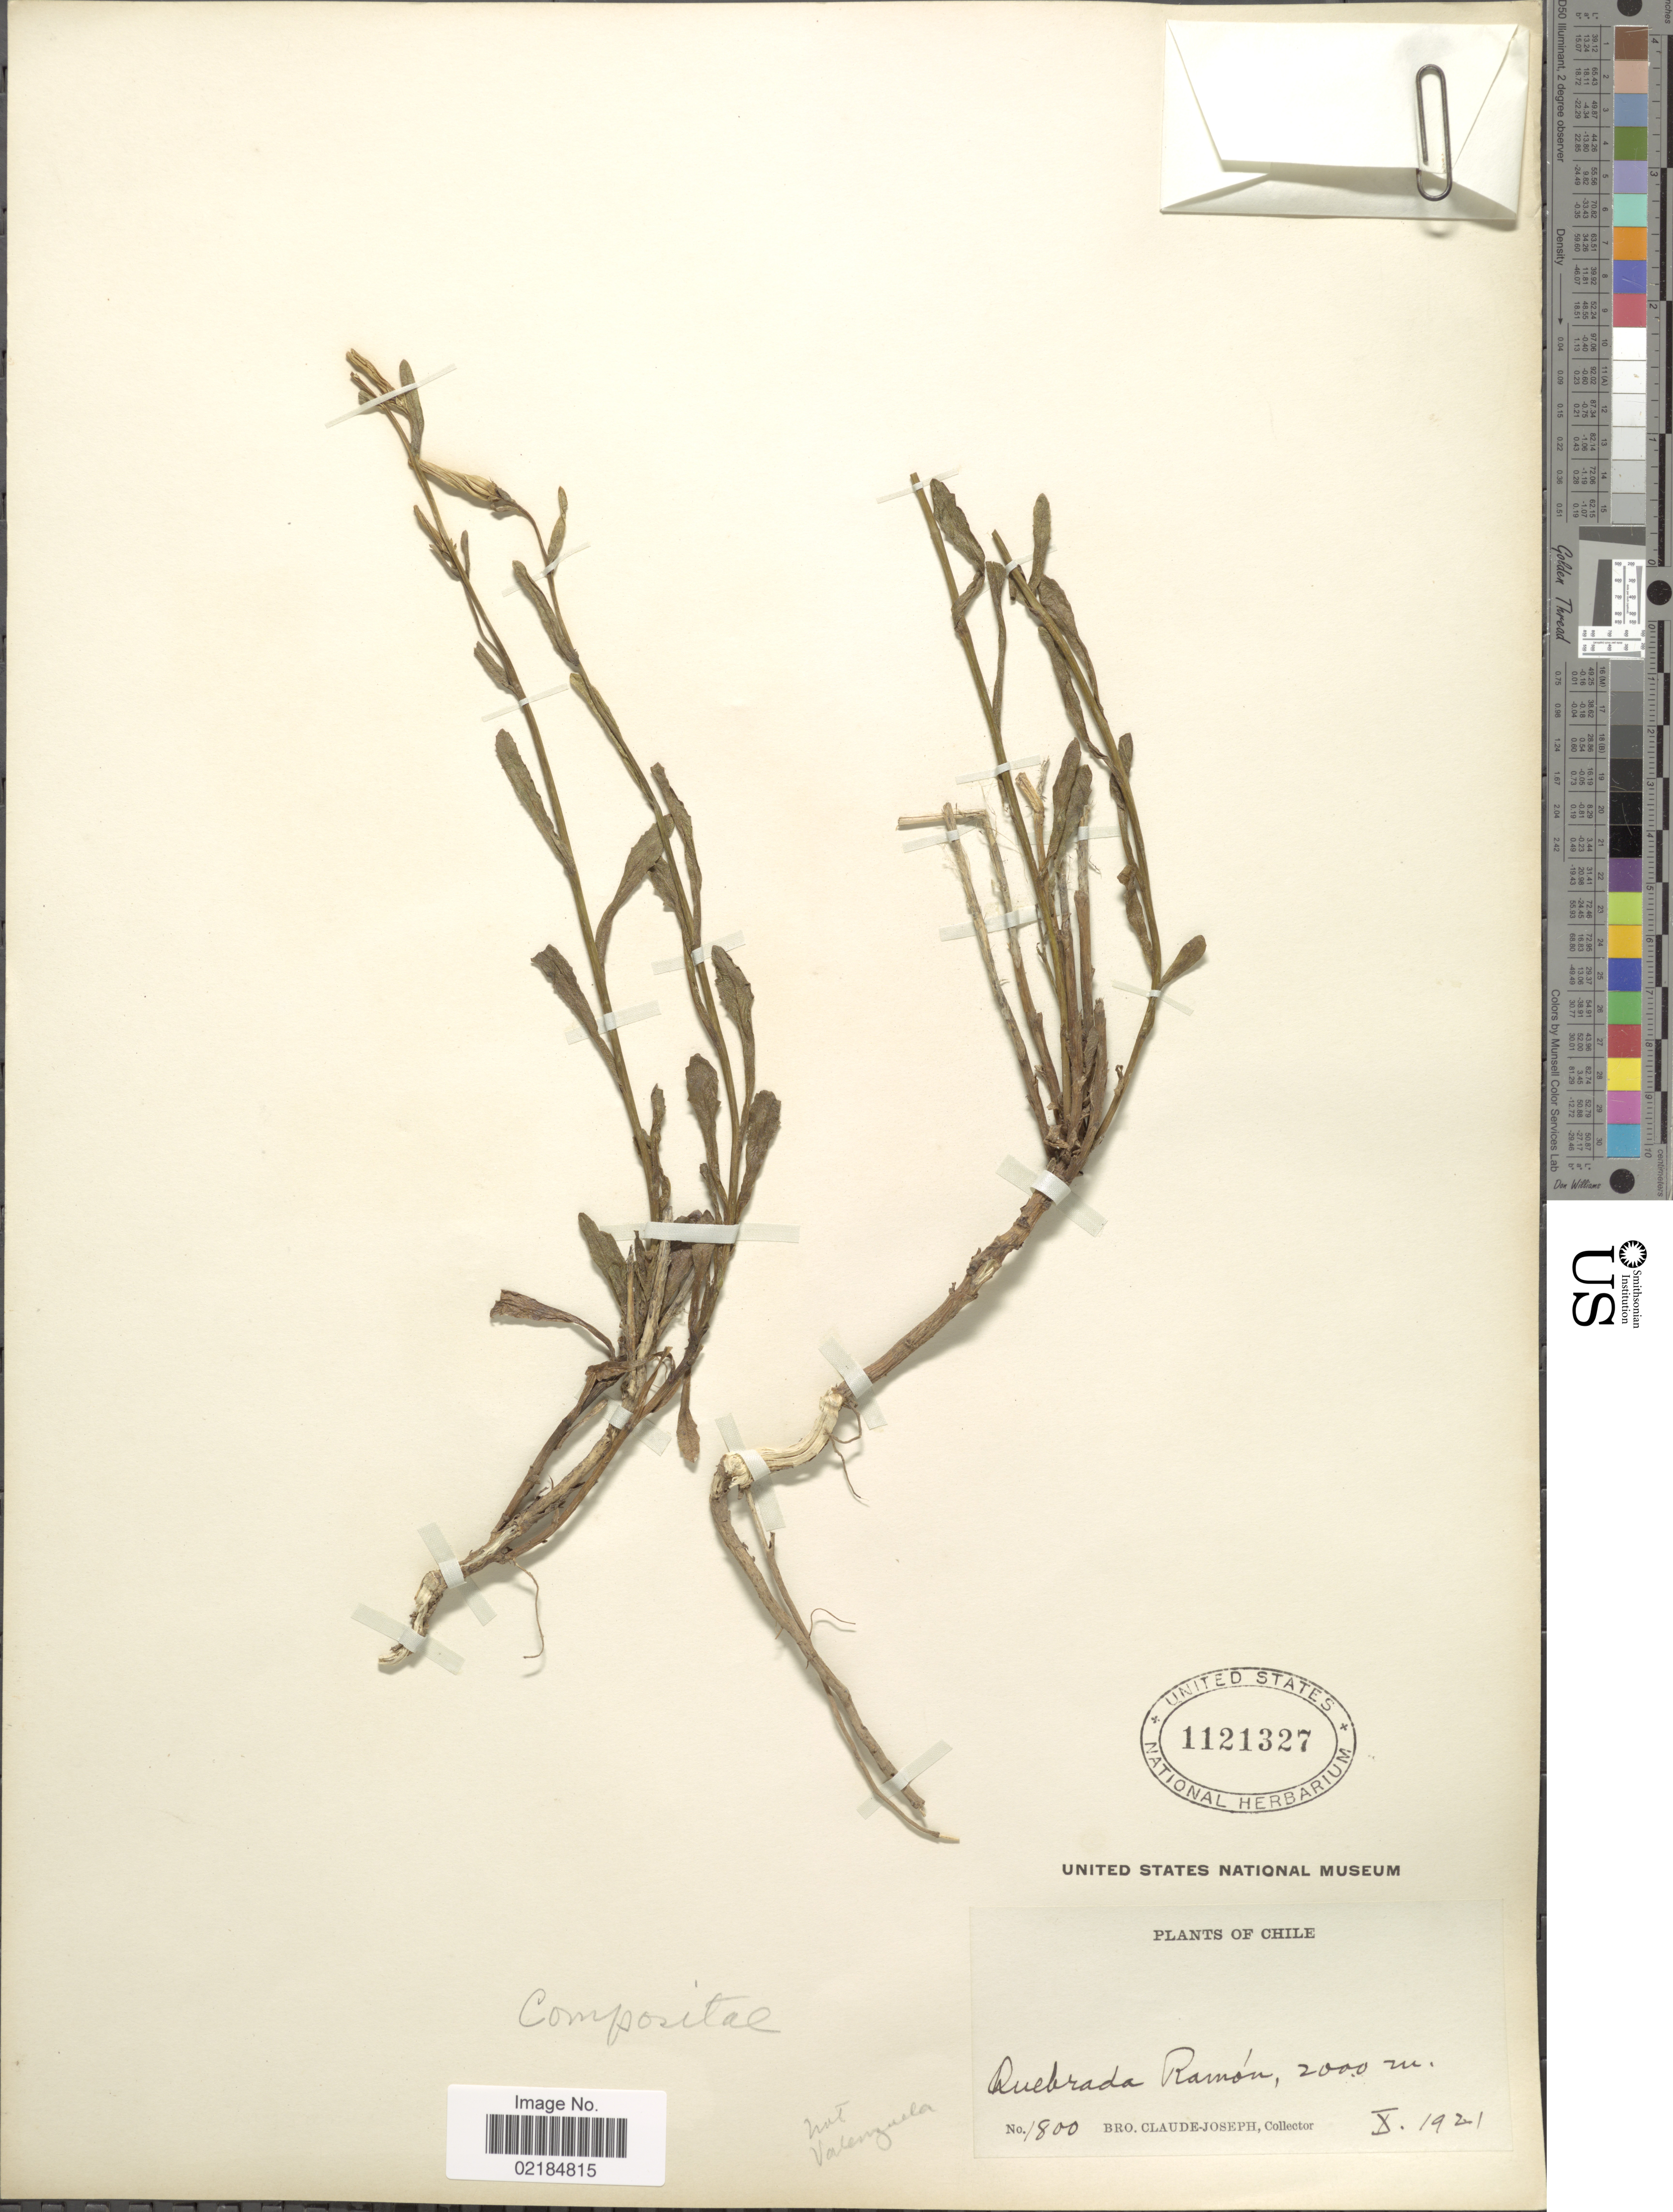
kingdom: Plantae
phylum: Tracheophyta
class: Magnoliopsida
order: Asterales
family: Asteraceae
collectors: Bro. Claude-Joseph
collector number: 1800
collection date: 1921-10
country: Chile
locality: Quebrada, Ramon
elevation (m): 2000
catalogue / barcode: US 1121327